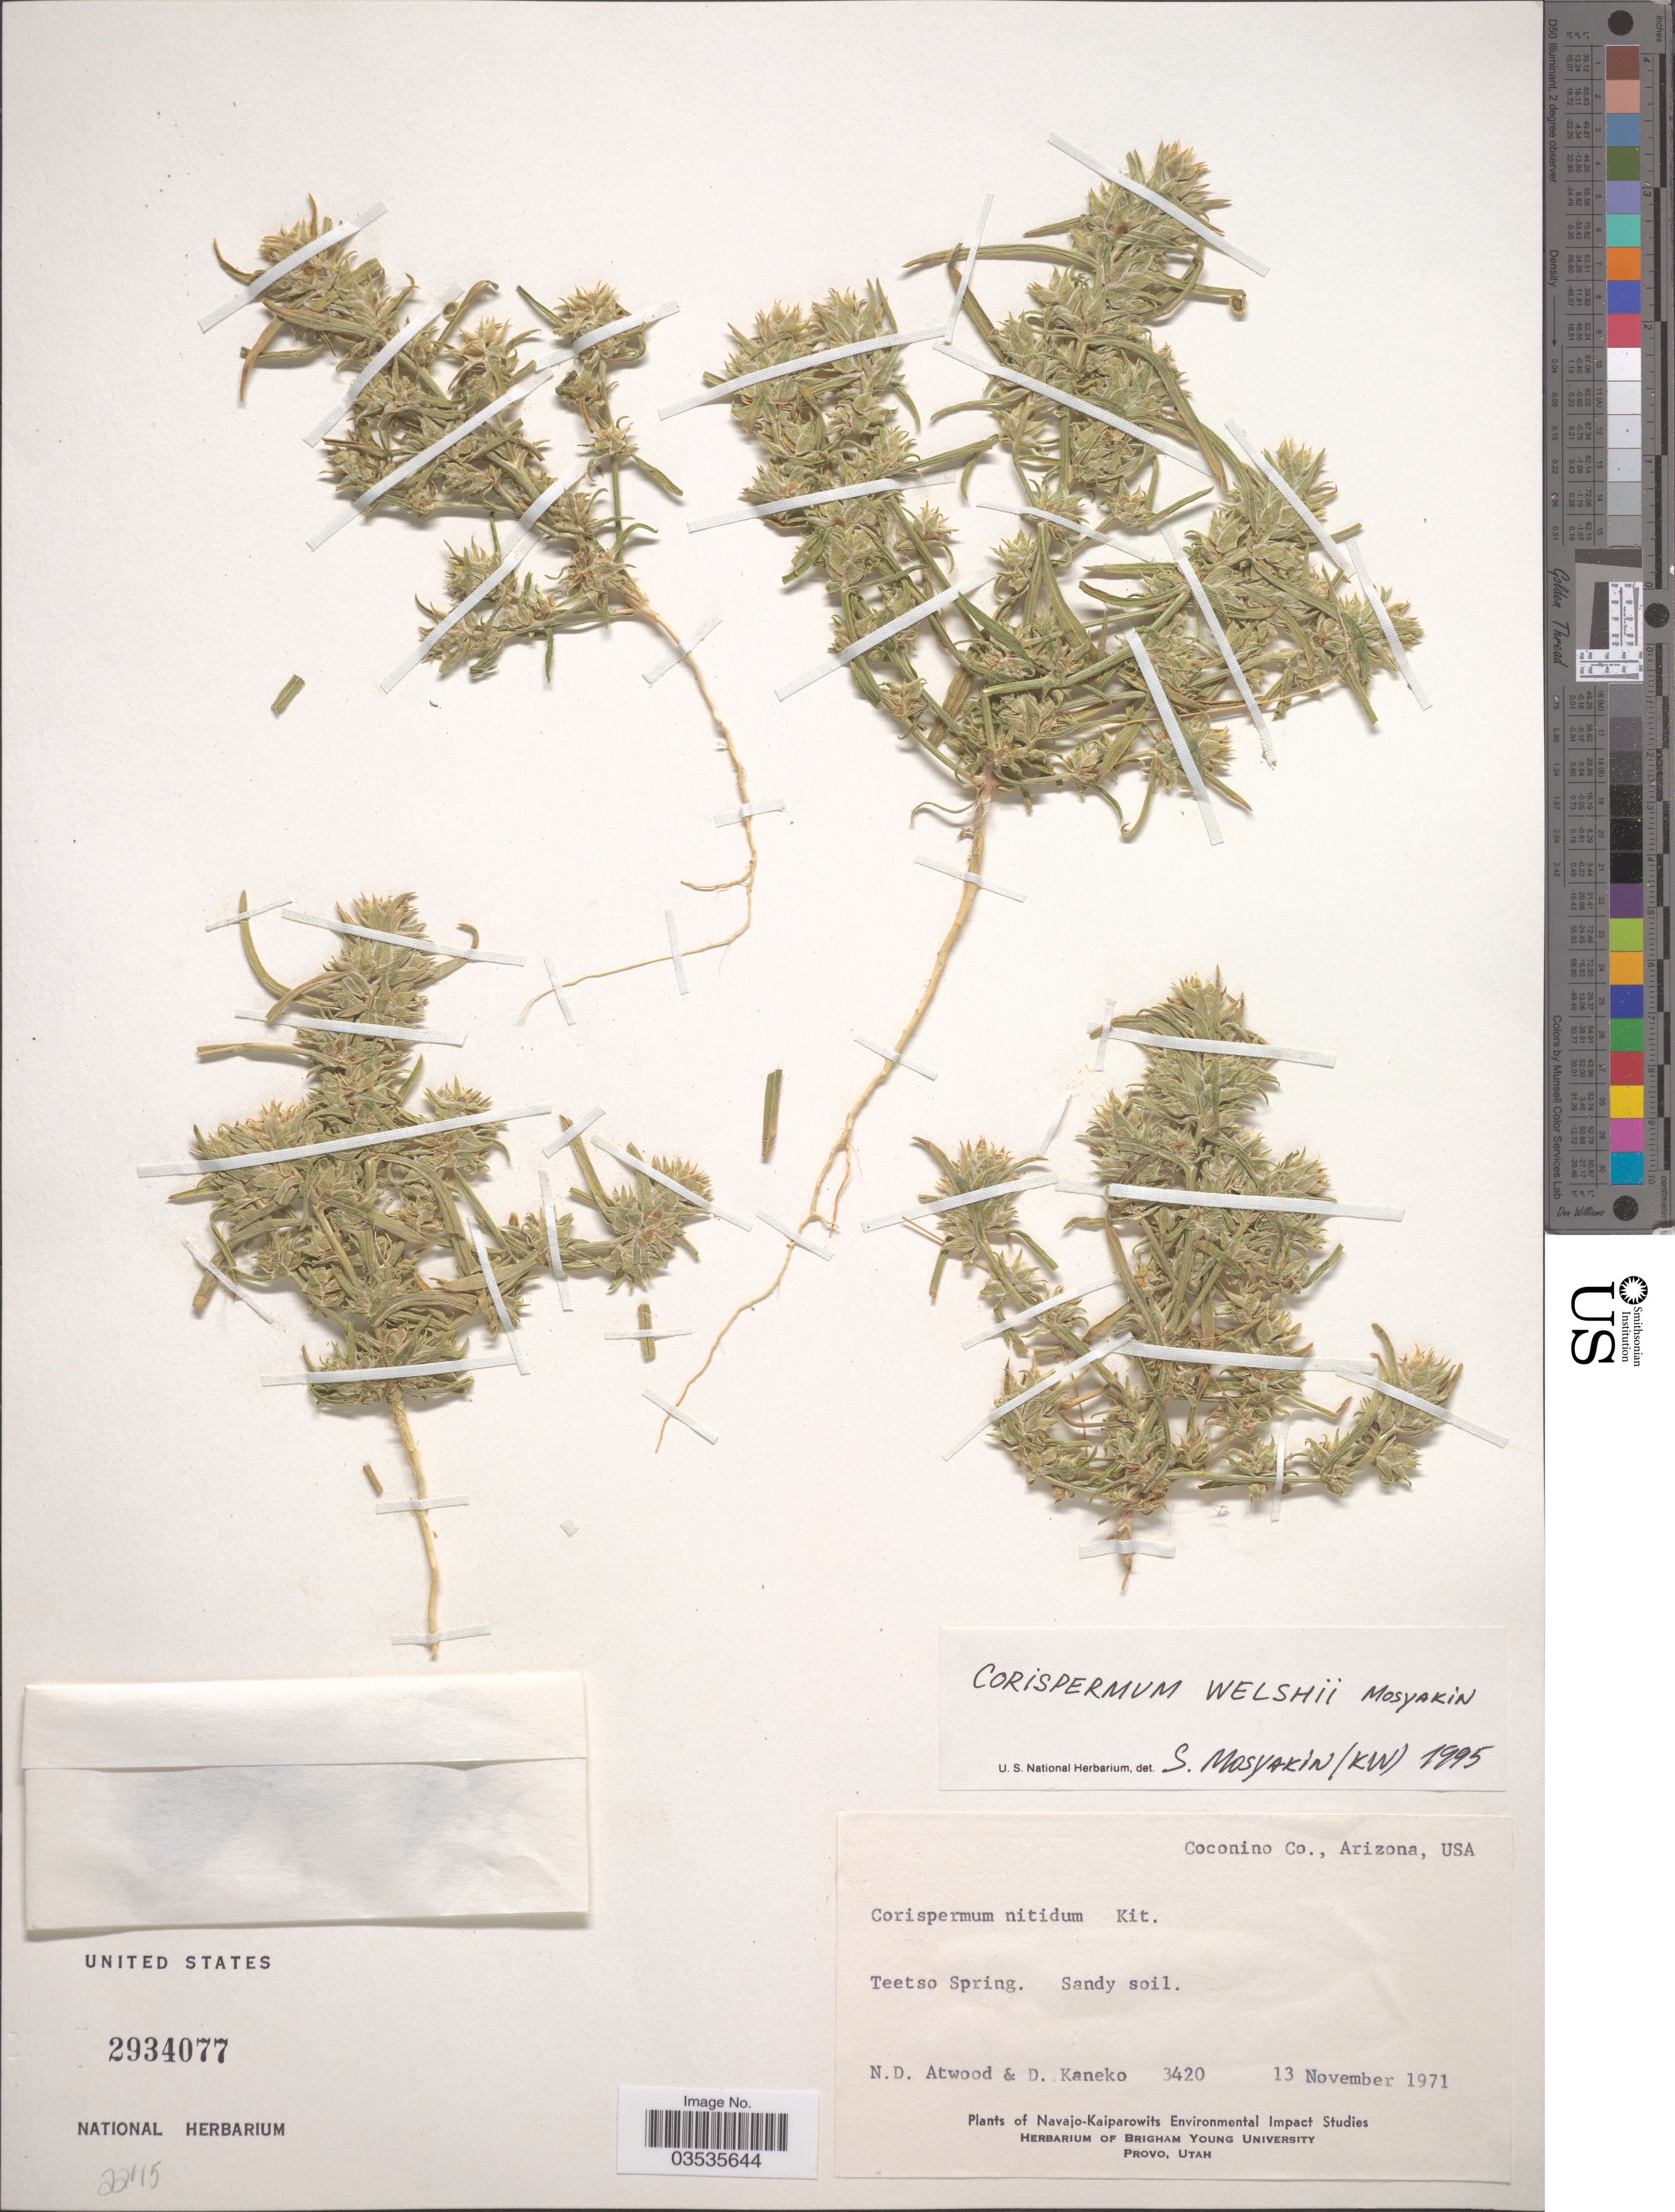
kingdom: Plantae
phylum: Tracheophyta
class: Magnoliopsida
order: Caryophyllales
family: Amaranthaceae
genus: Corispermum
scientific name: Corispermum welshii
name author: Mosyakin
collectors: N. Atwood & D. Kaneko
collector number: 3420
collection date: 1971-11-13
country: United States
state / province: Arizona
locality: Coconino Co. Teetso Spring.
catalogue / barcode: US 2934077